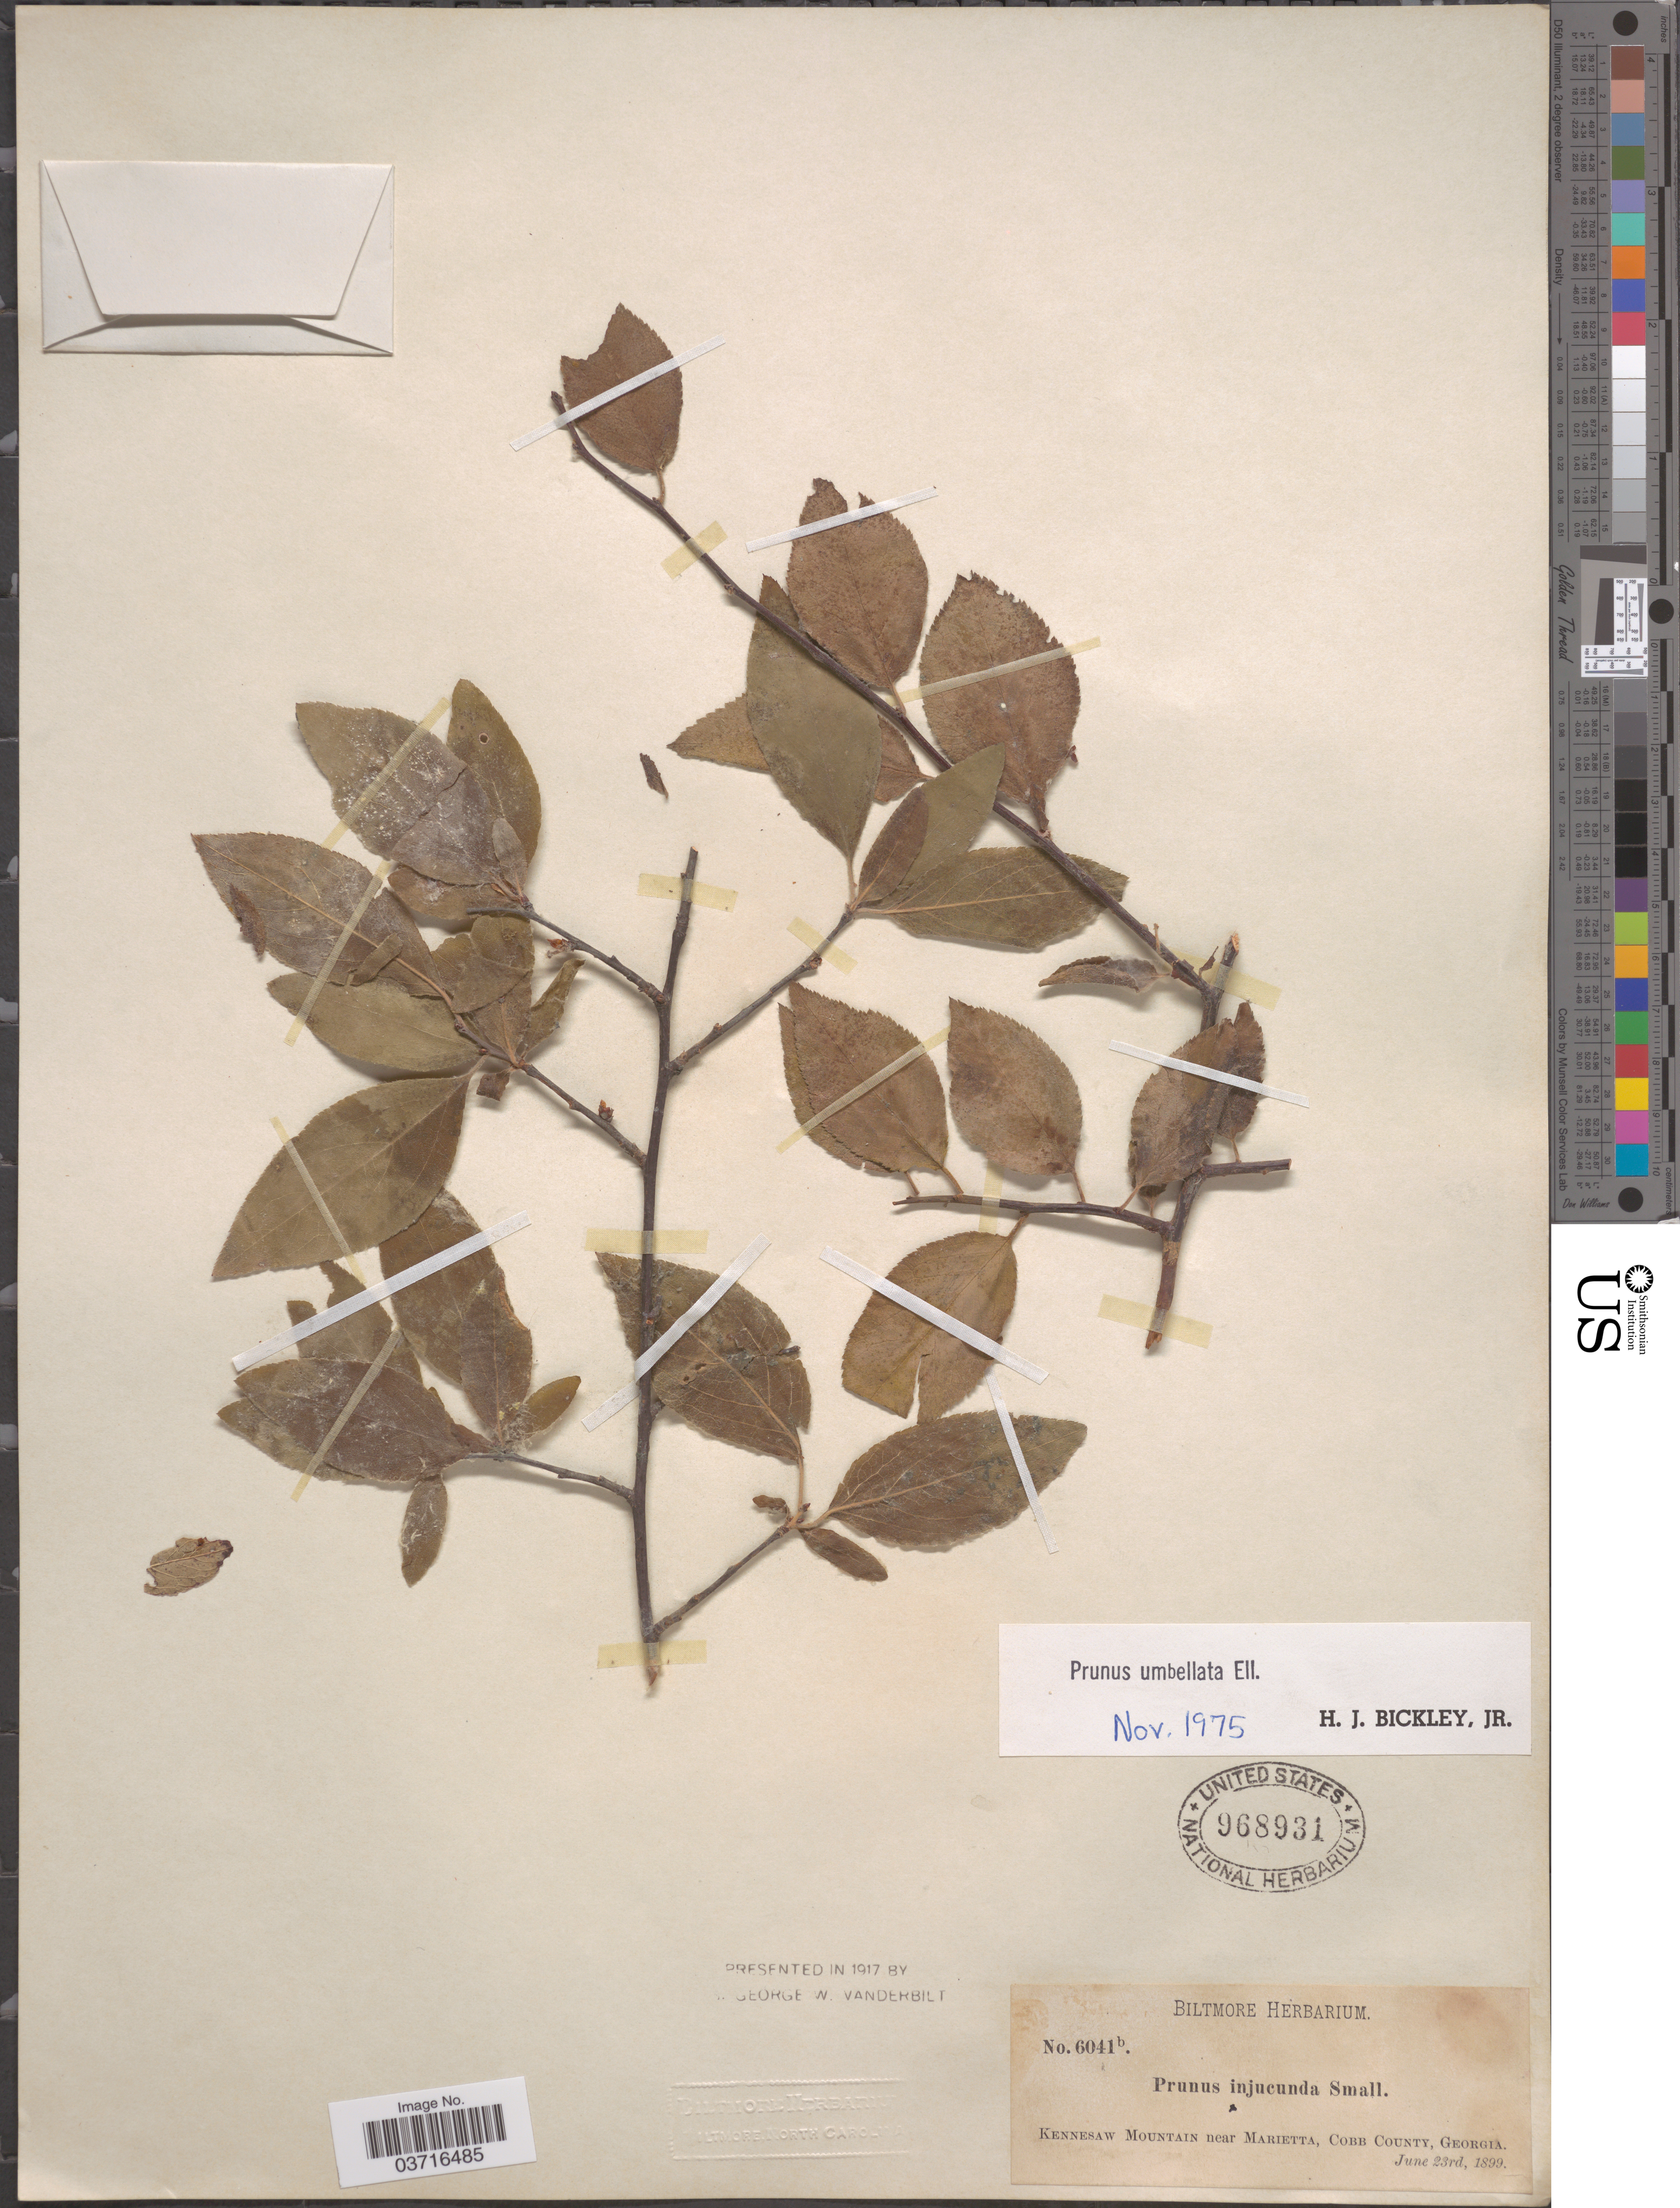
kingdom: Plantae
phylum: Tracheophyta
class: Magnoliopsida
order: Rosales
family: Rosaceae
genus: Prunus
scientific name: Prunus umbellata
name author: Elliott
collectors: ex herb. Biltmore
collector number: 6041b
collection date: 1899-06-23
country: United States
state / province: Georgia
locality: Kennesaw Mountain near Marietta, Cobb County.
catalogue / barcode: US 968931